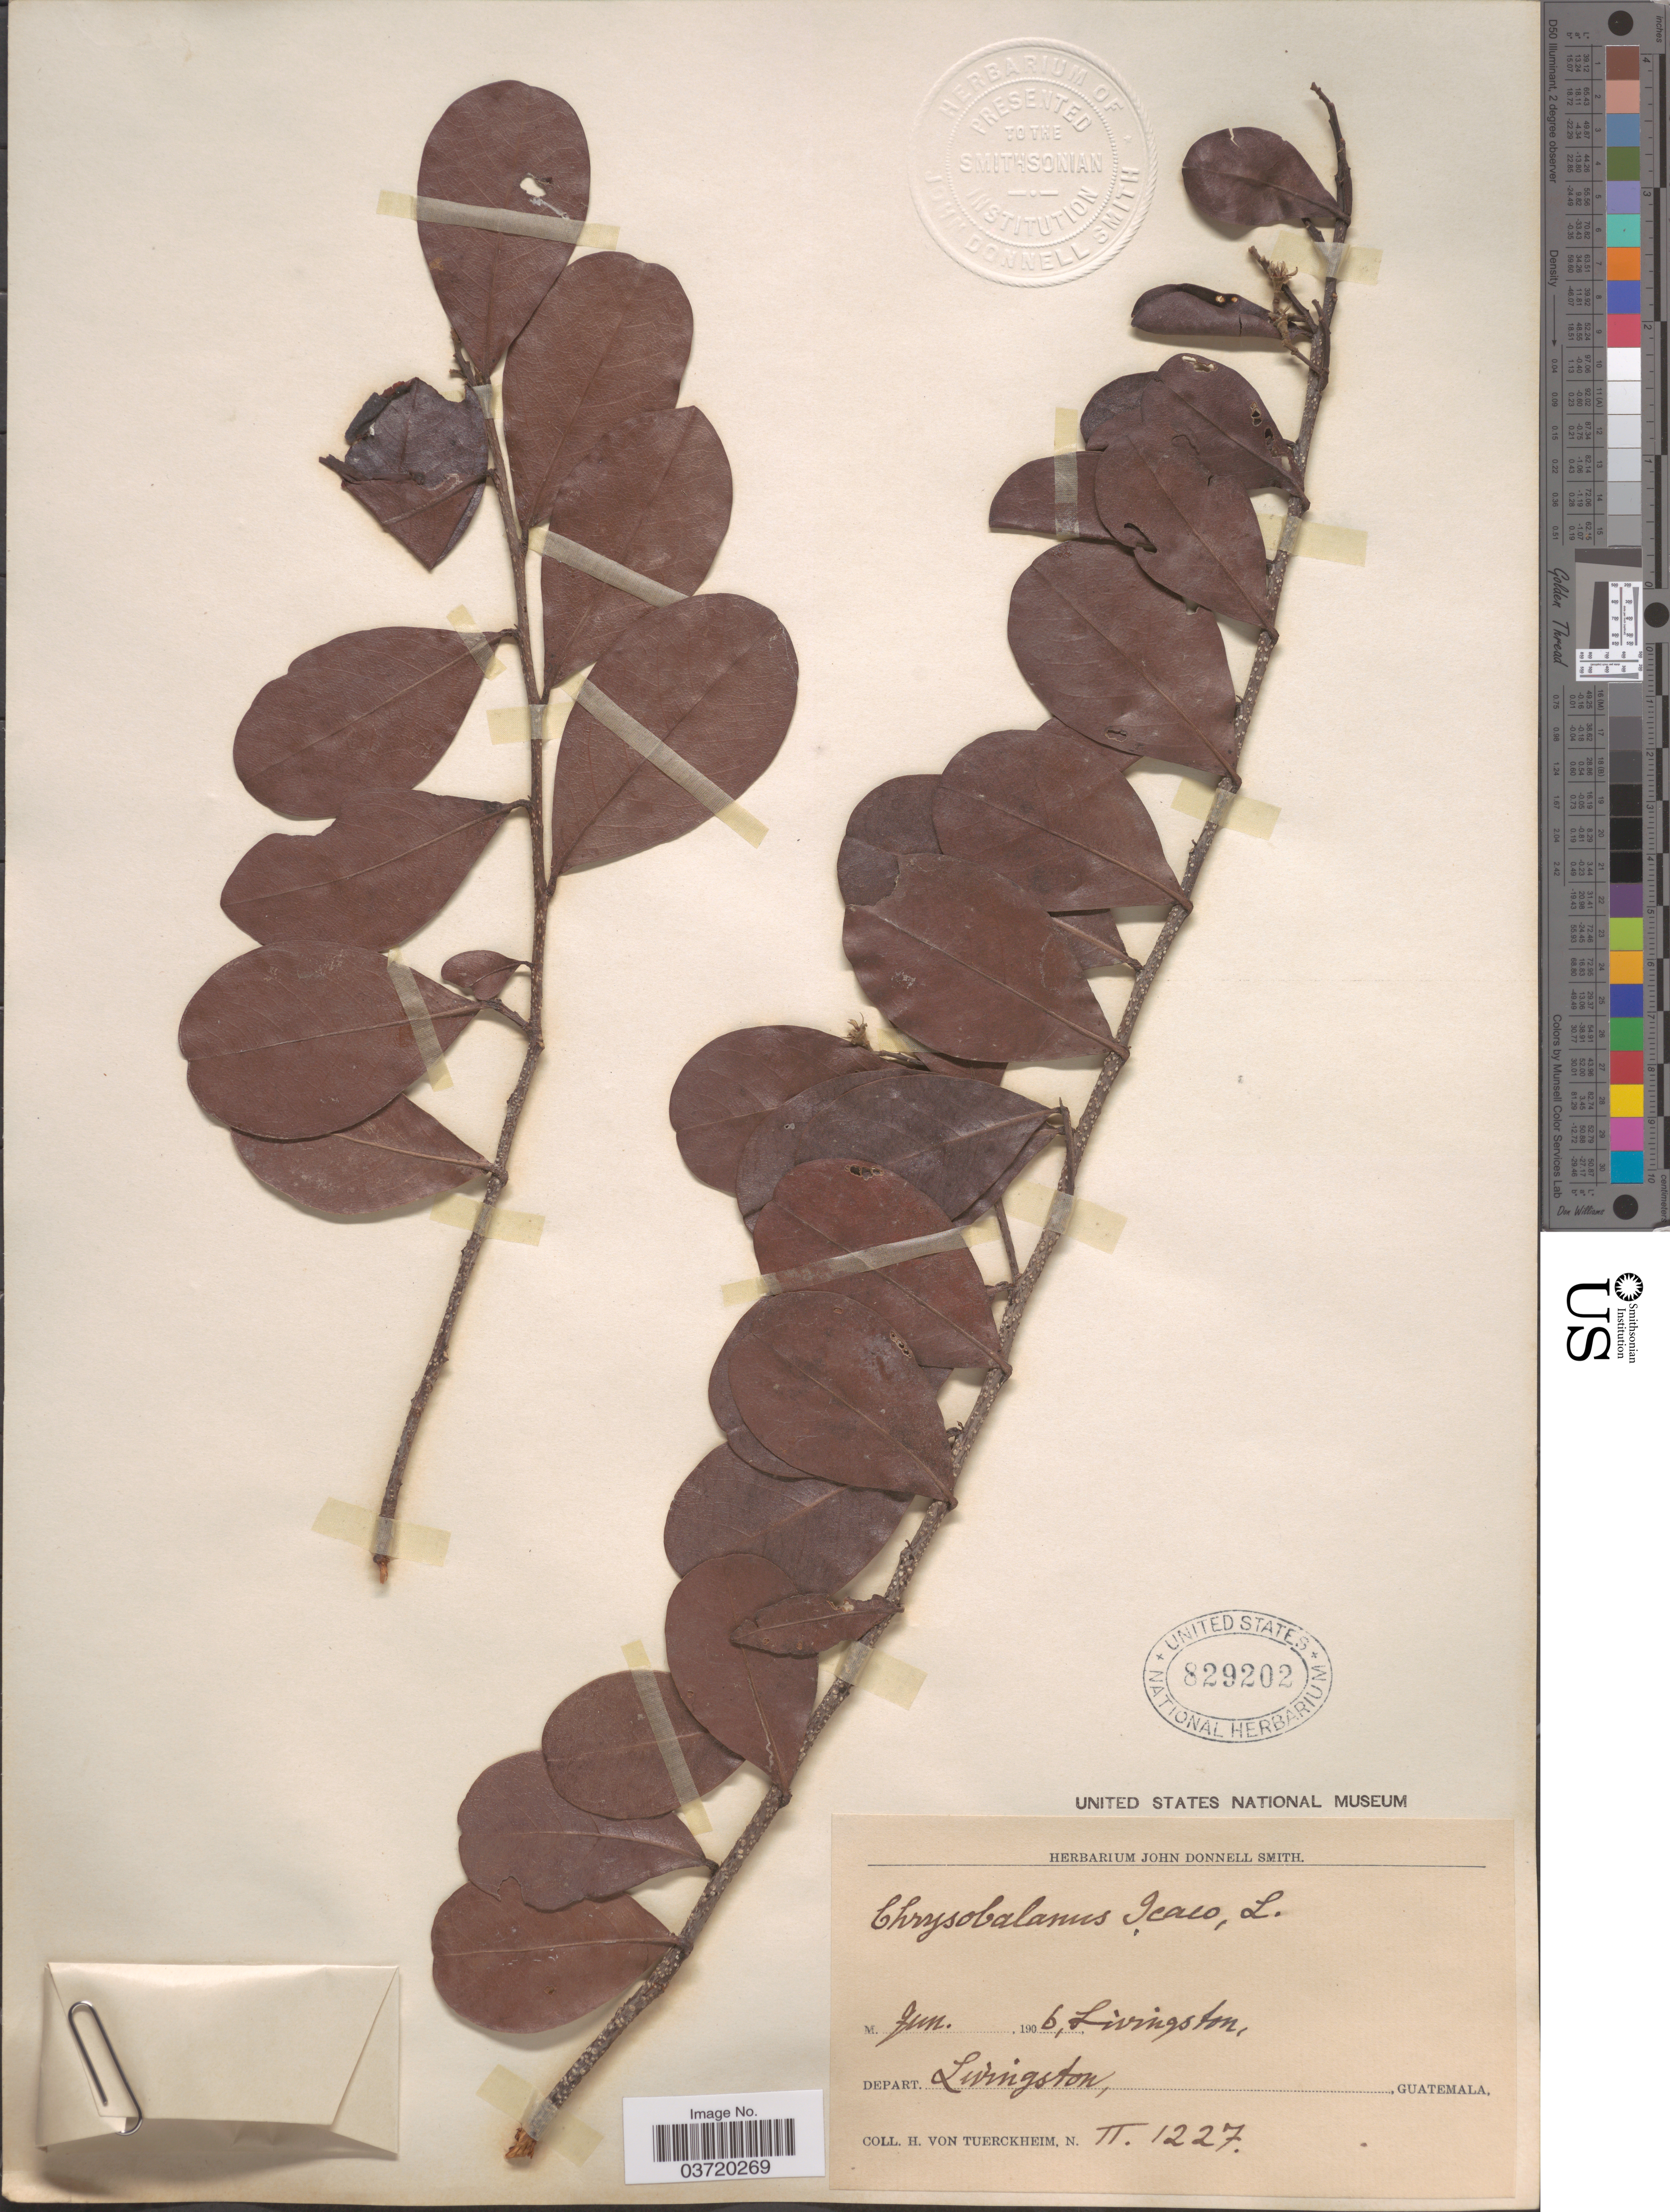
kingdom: Plantae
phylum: Tracheophyta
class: Magnoliopsida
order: Malpighiales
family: Chrysobalanaceae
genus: Chrysobalanus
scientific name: Chrysobalanus icaco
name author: L.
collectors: H. von Türckheim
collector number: II.1227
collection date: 1906-06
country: Guatemala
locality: Livingston, Depart. Livingston.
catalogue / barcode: US 829202